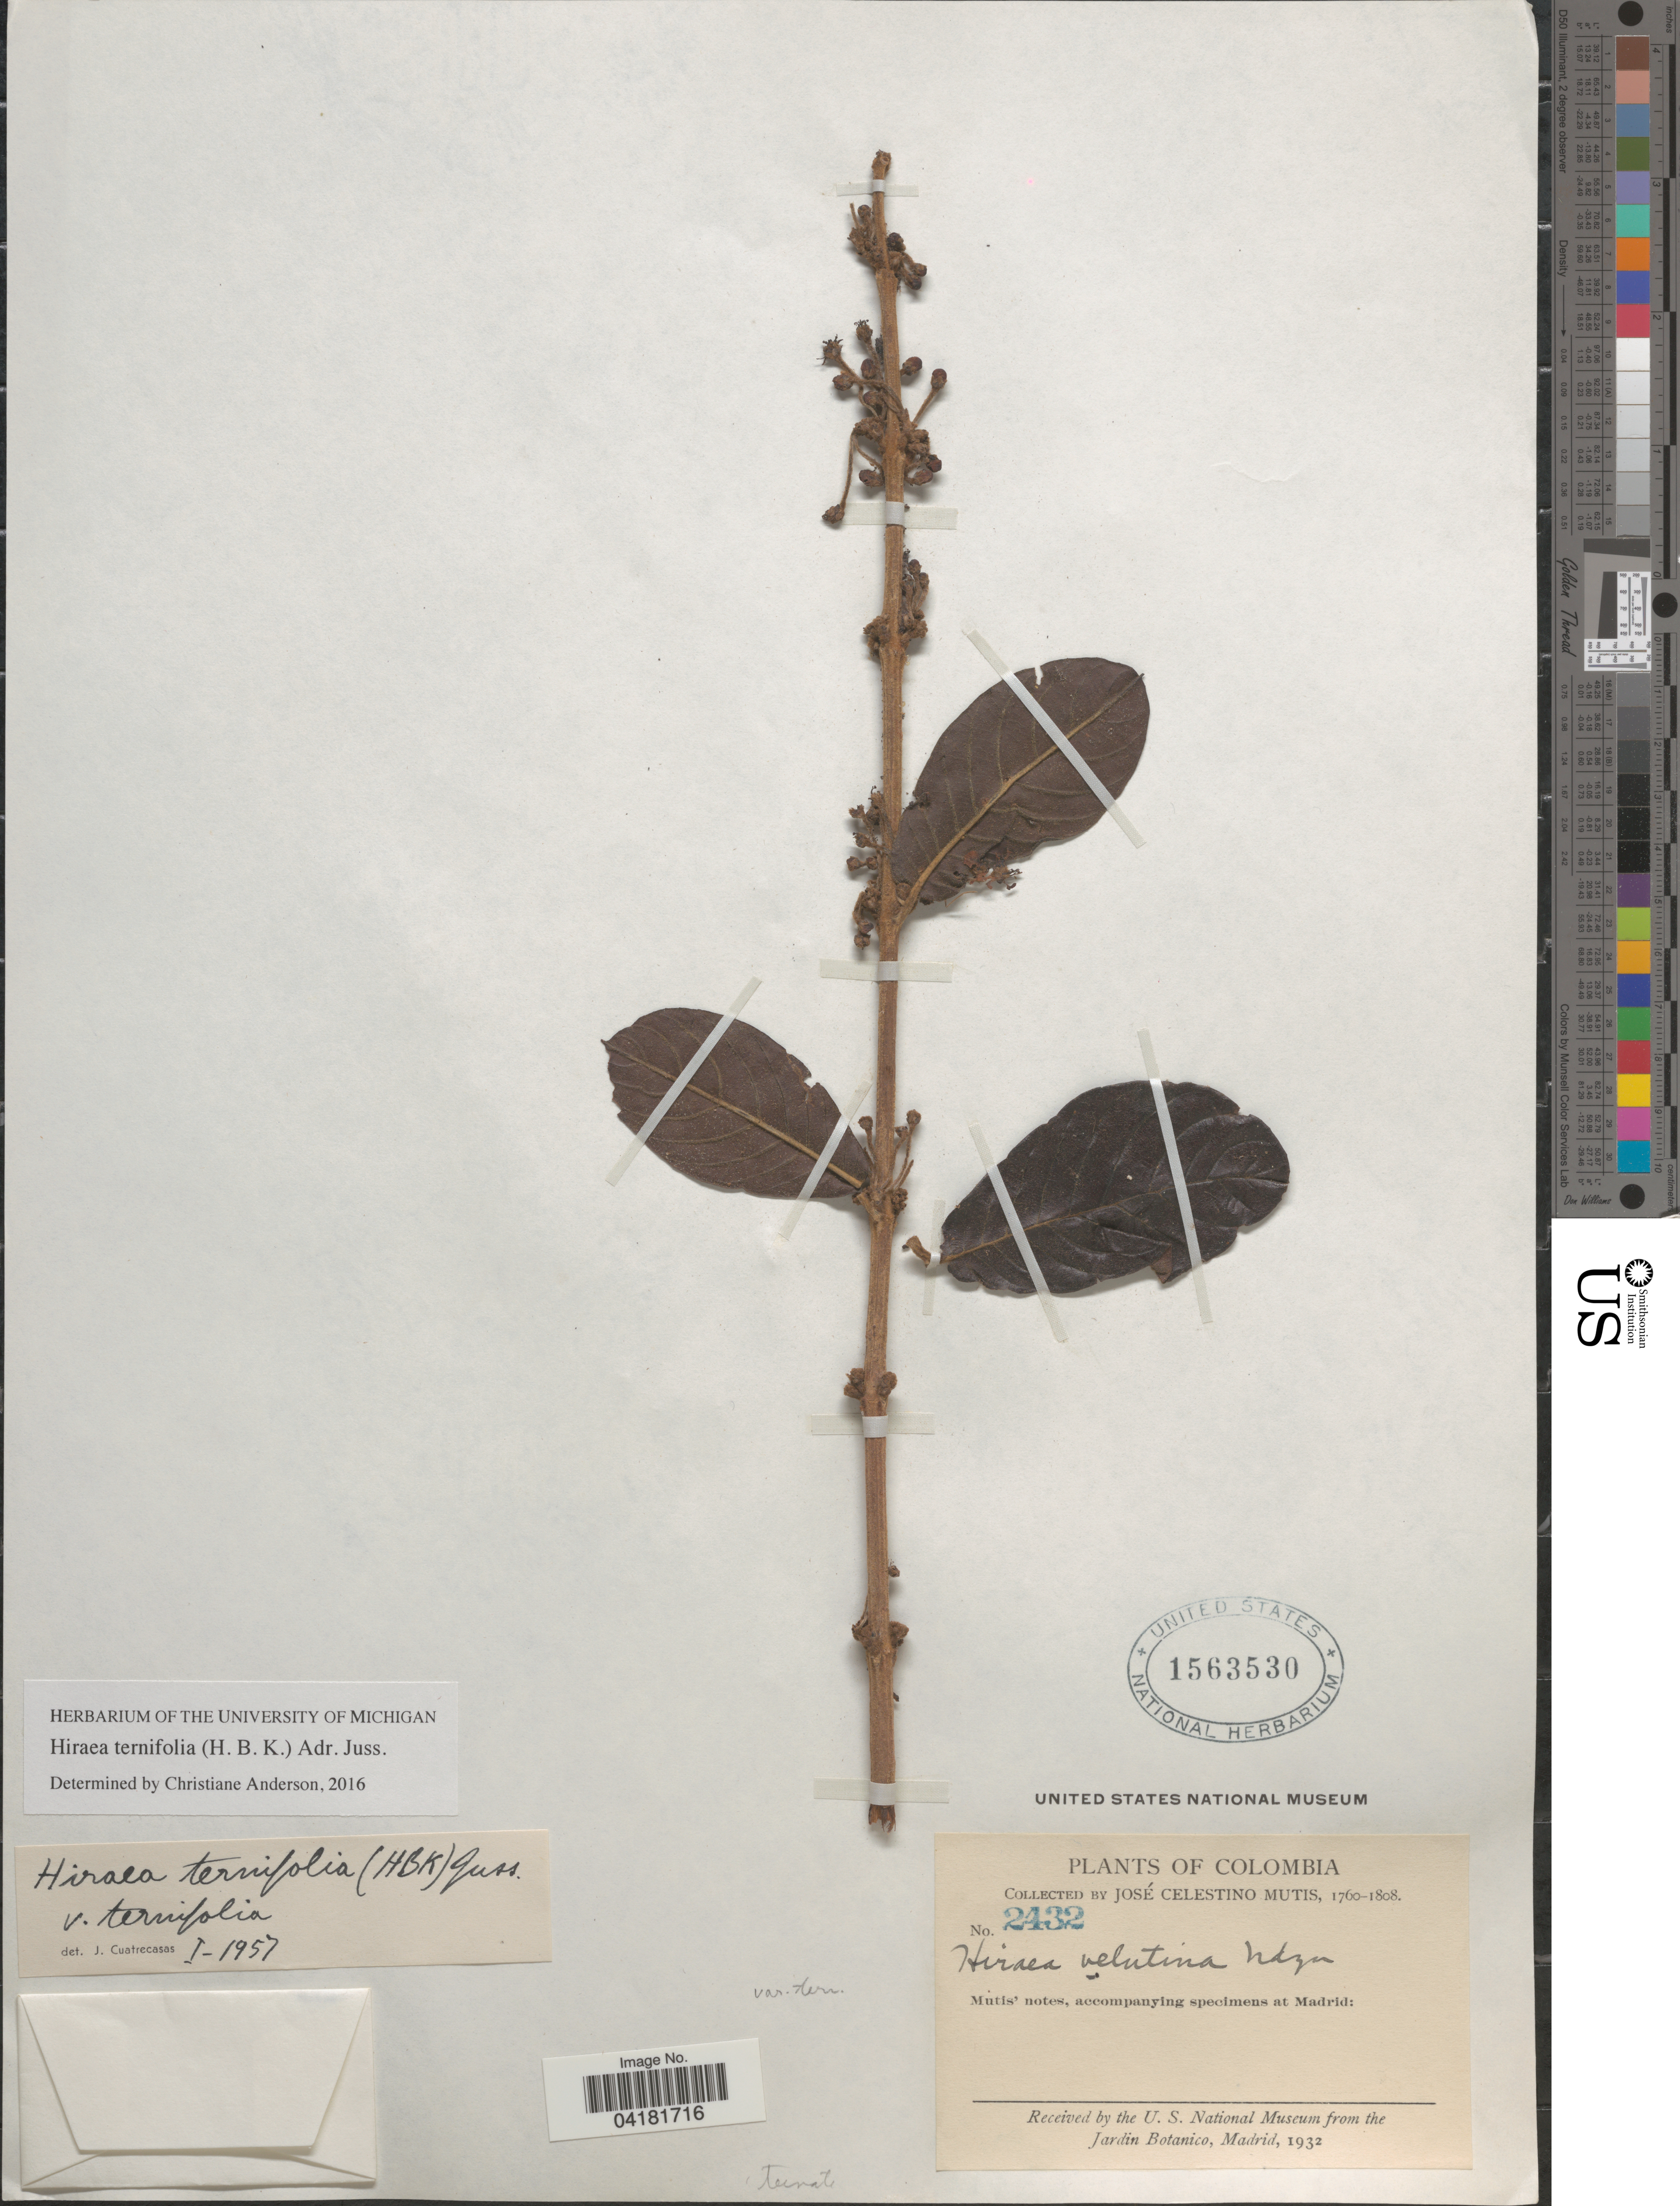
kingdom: Plantae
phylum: Tracheophyta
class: Magnoliopsida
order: Malpighiales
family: Malpighiaceae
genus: Hiraea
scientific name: Hiraea ternifolia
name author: (Kunth) A. Juss.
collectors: J. C. B. Mutis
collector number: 2432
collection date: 1760/1808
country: Colombia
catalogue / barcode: US 1563530